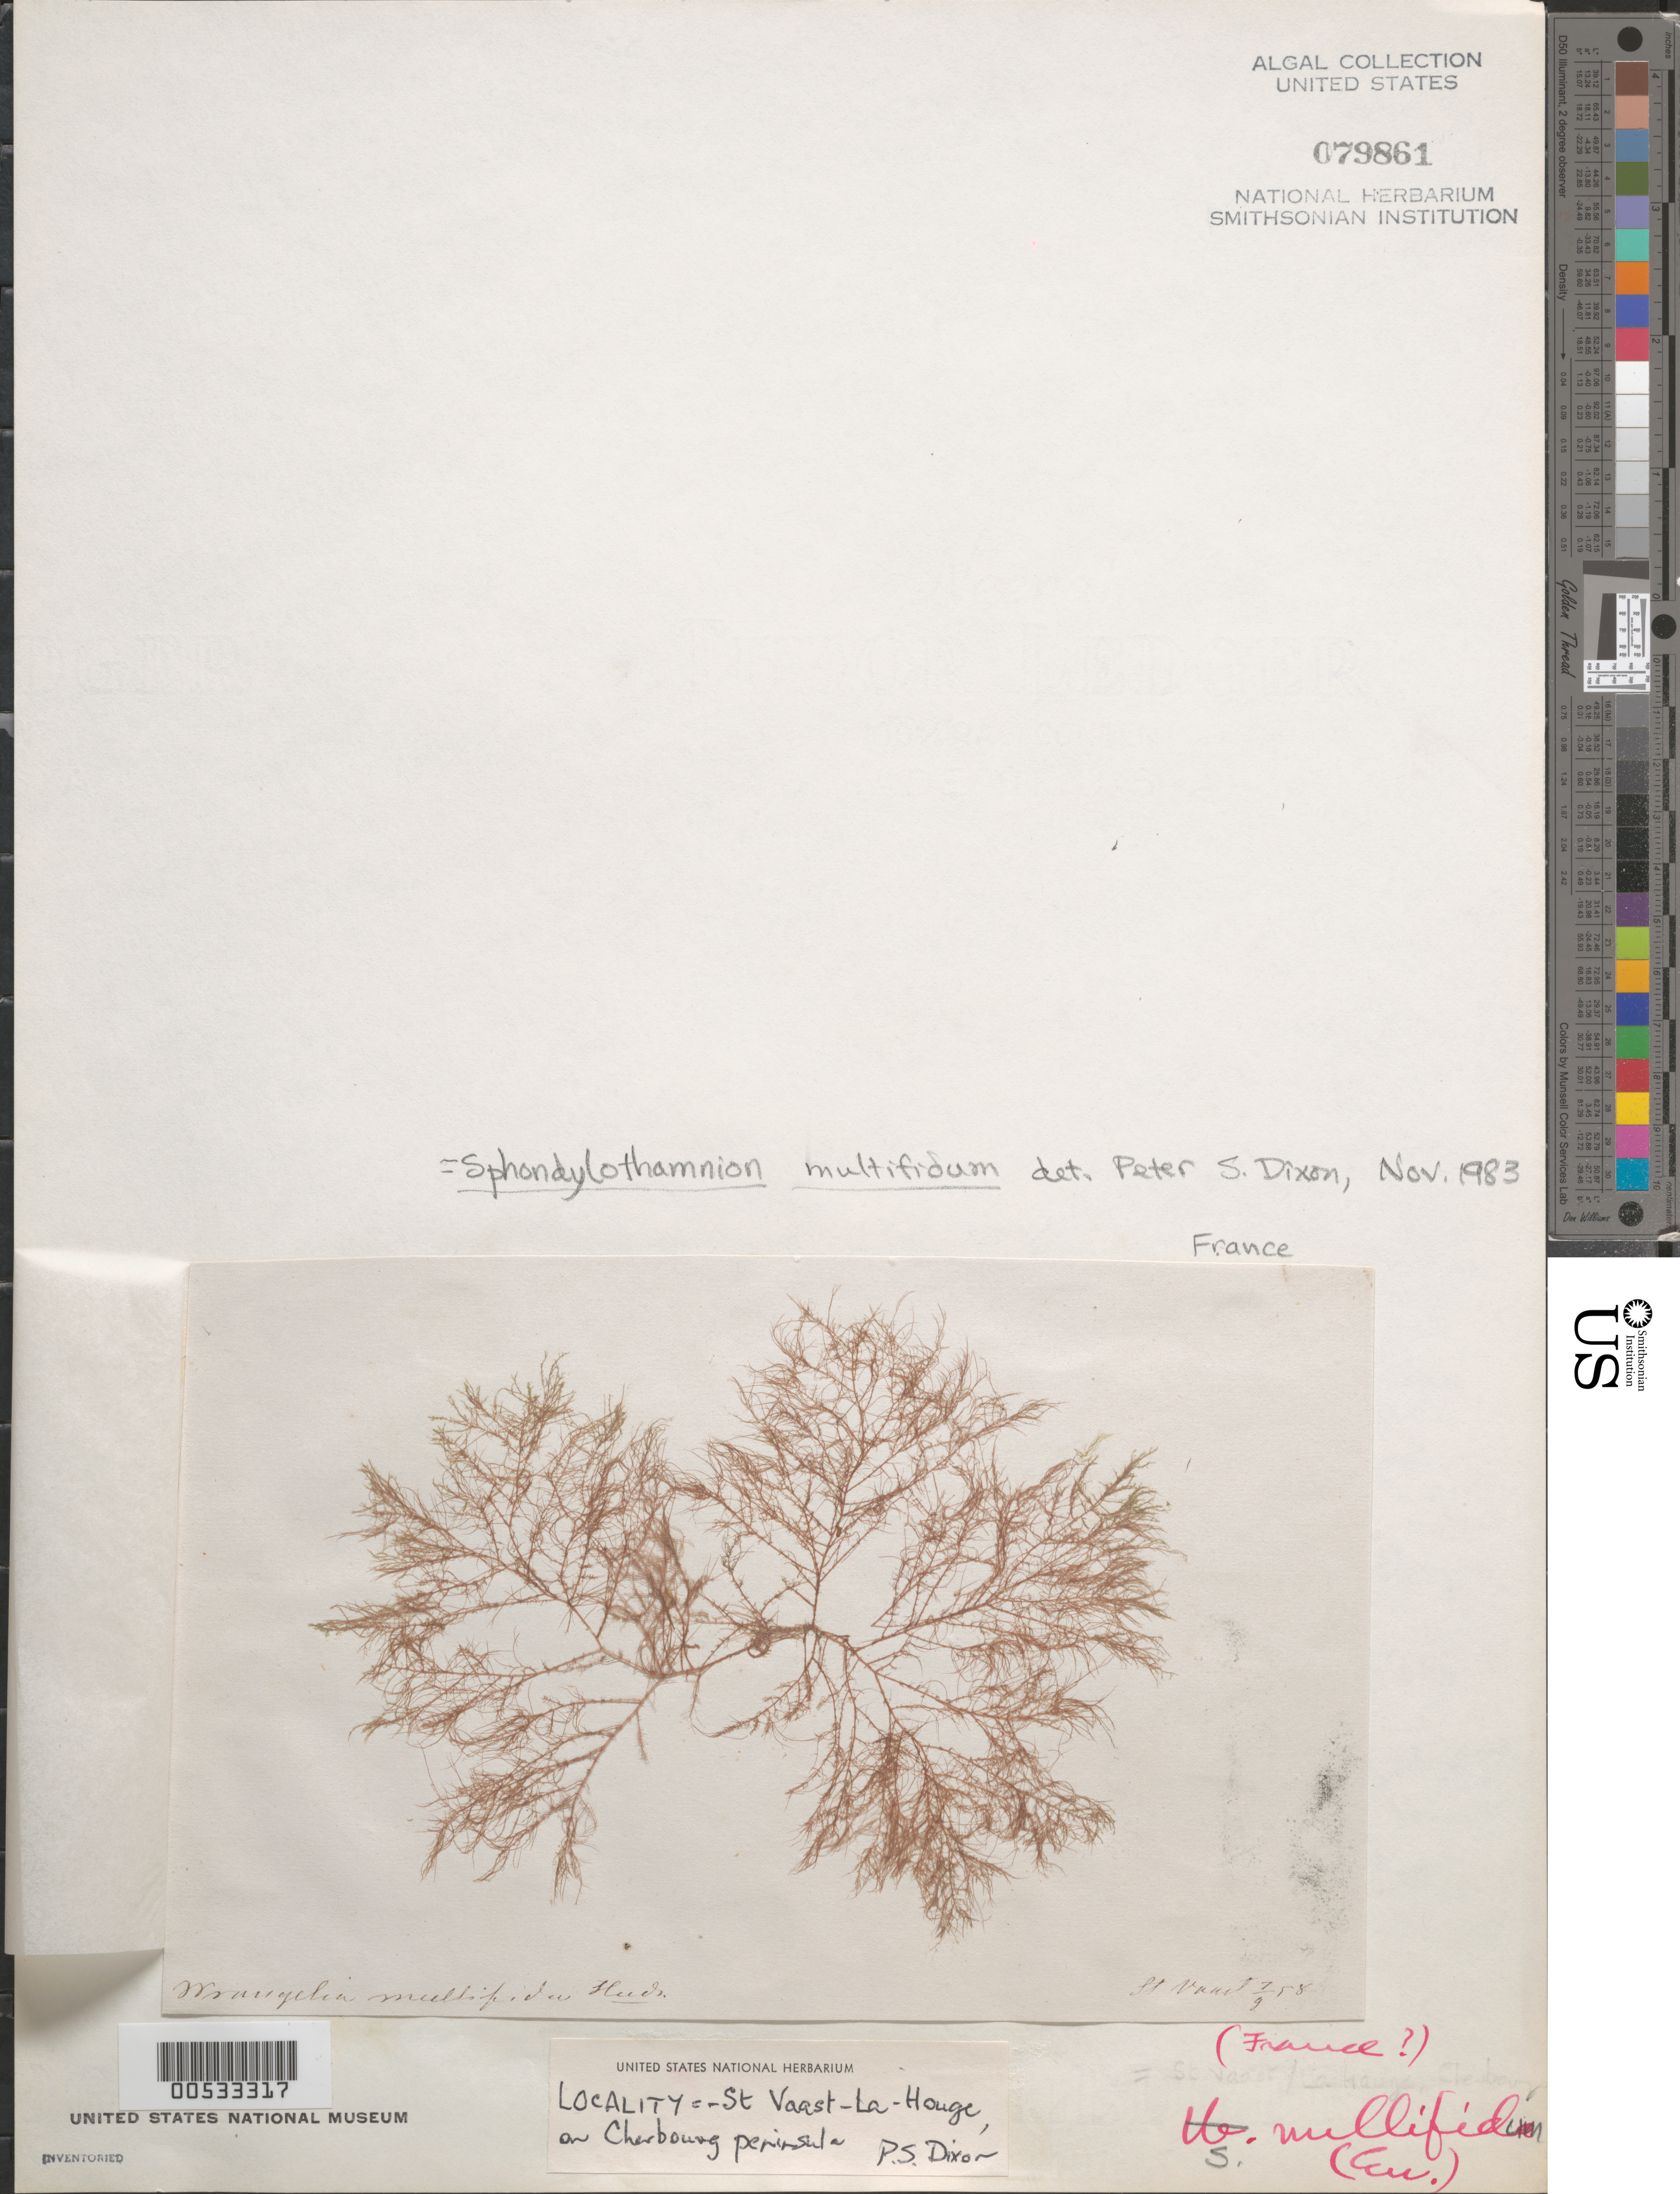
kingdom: Plantae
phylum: Rhodophyta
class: Florideophyceae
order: Ceramiales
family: Wrangeliaceae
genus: Sphondylothamnion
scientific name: Sphondylothamnion multifidum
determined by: Dixon, P. S.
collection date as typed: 07 Sep 1858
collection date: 1858-09-07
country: France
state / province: Normandie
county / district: Manche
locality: St. vaast-la-hougue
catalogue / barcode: US 79861